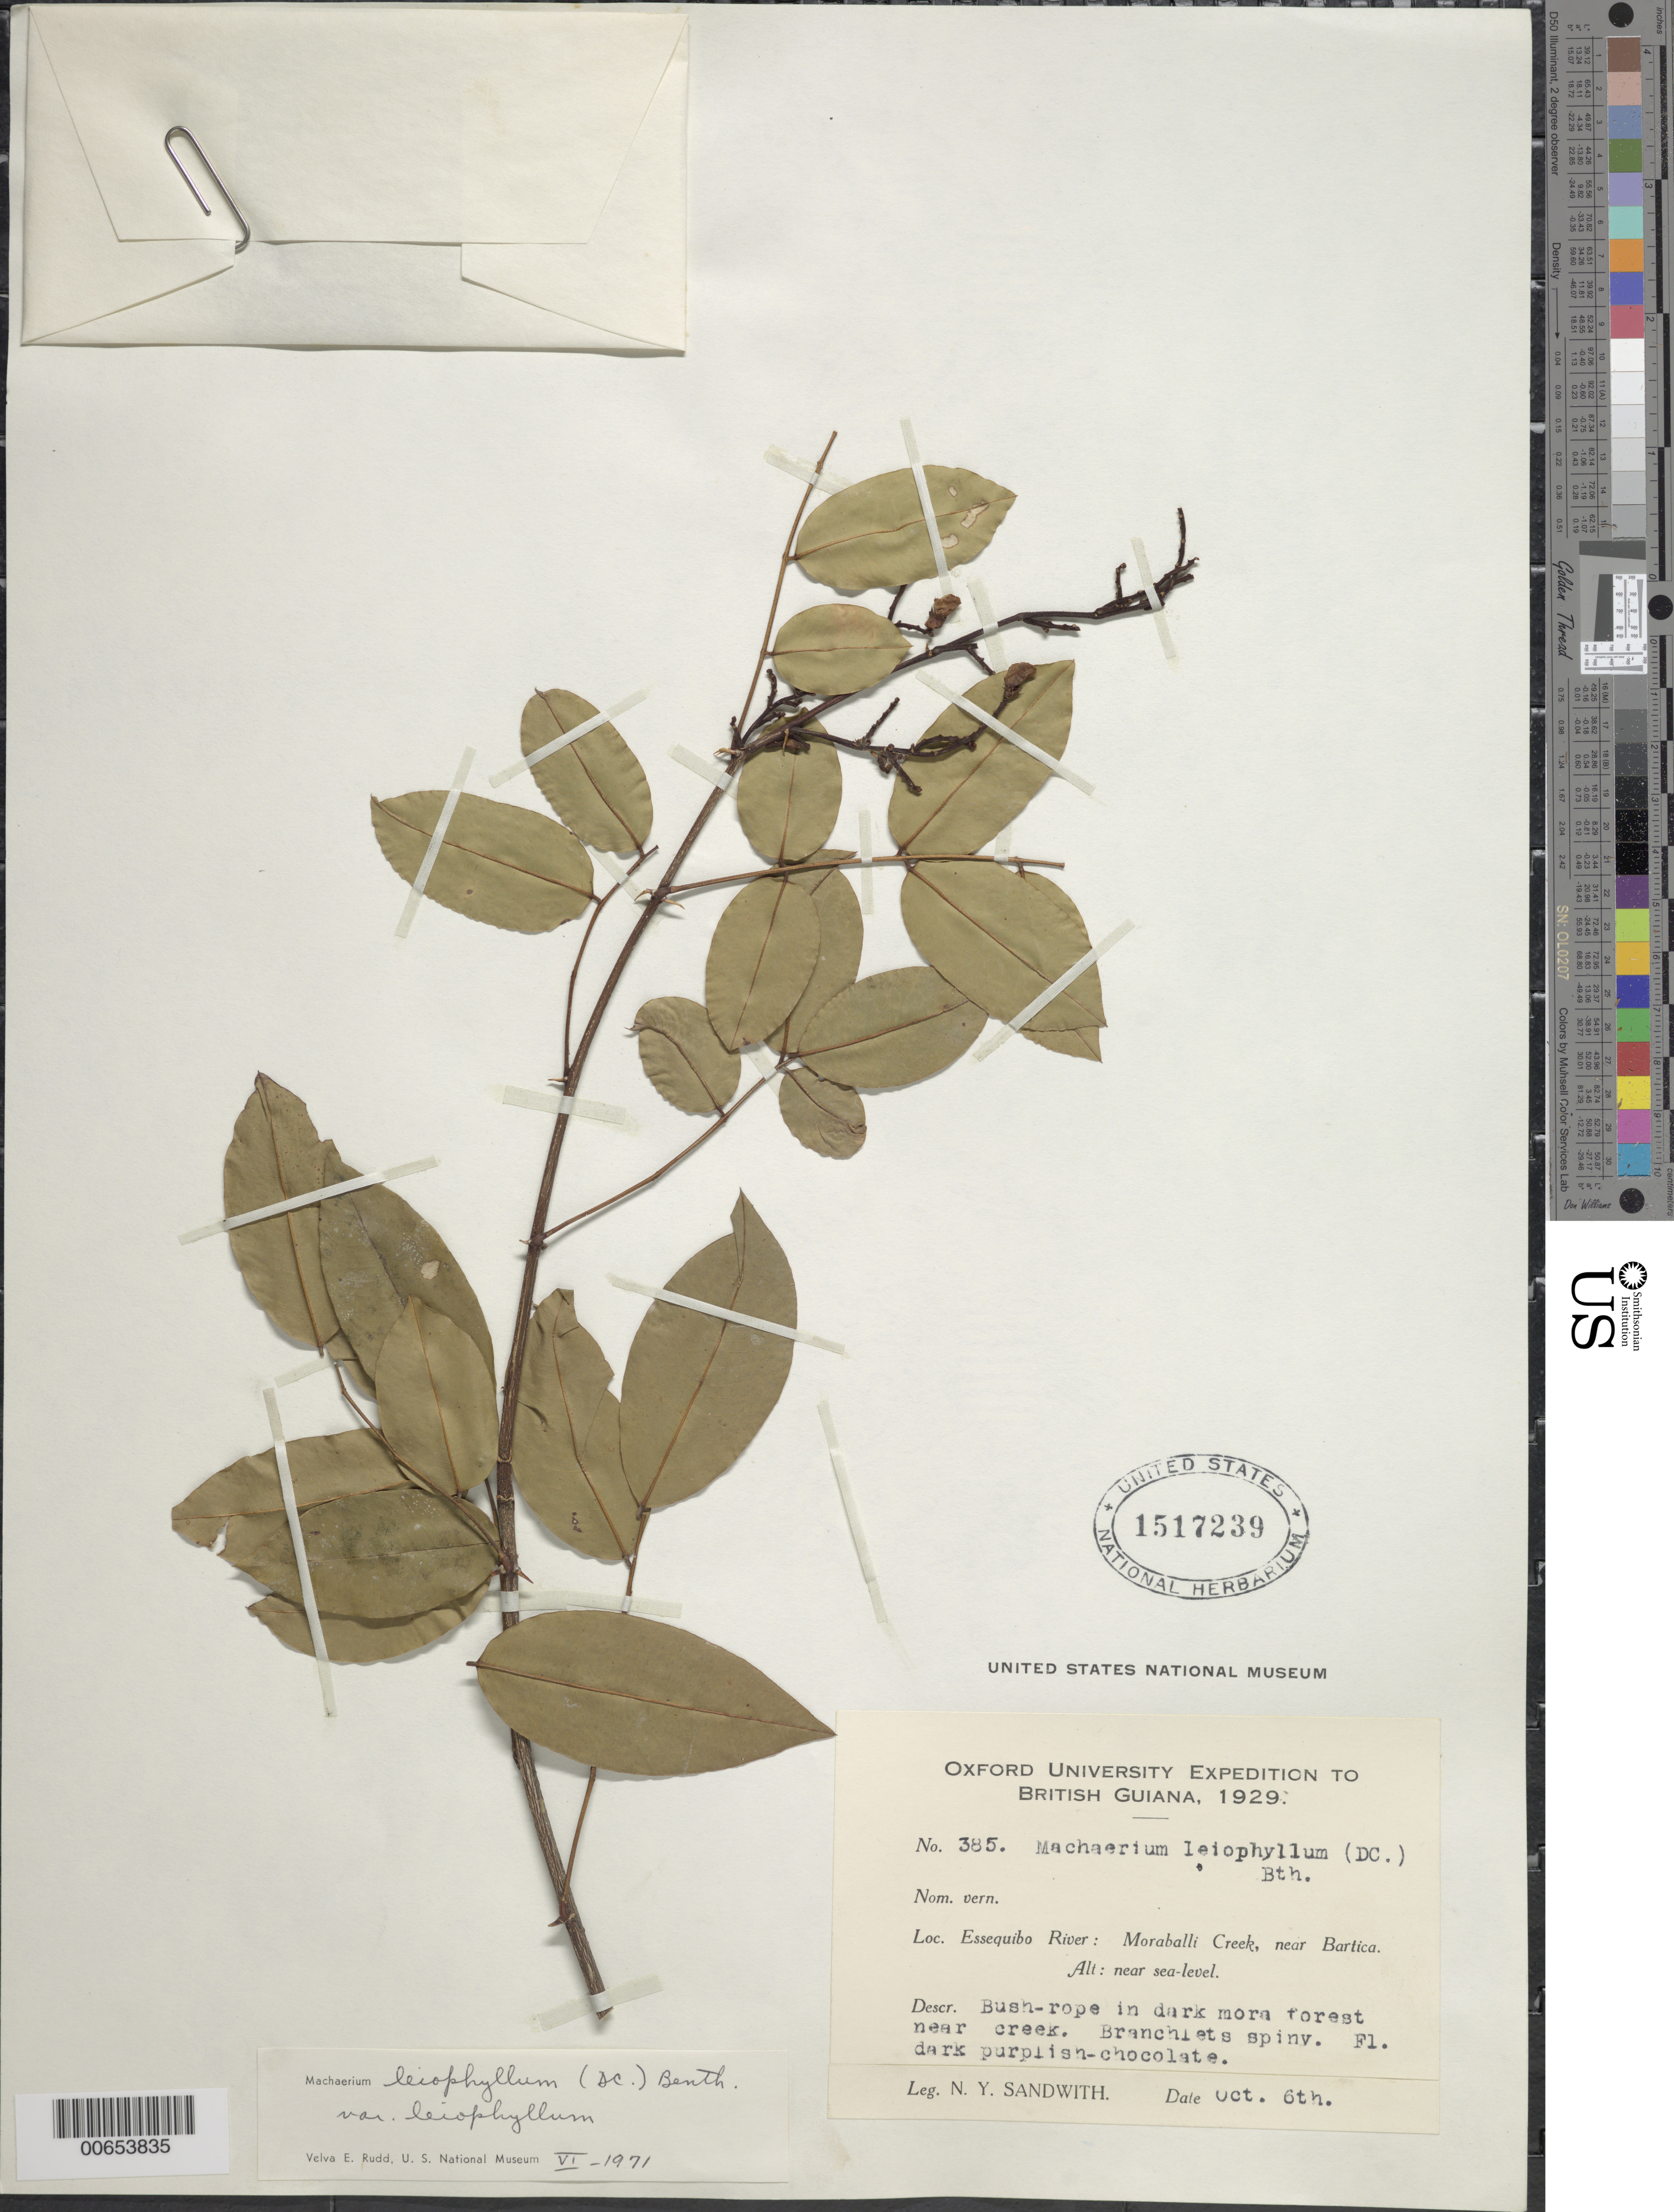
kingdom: Plantae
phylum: Tracheophyta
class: Magnoliopsida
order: Fabales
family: Fabaceae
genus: Machaerium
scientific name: Machaerium leiophyllum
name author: (DC.) Benth.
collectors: N. Y. Sandwith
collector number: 385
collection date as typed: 6-Oct-37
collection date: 1937-10-06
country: Guyana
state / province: U. Demerara-Berbice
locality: Moraballi Creek, Essequibo R., near Bartica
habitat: Dark Mora forest near creek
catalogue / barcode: US 1517239